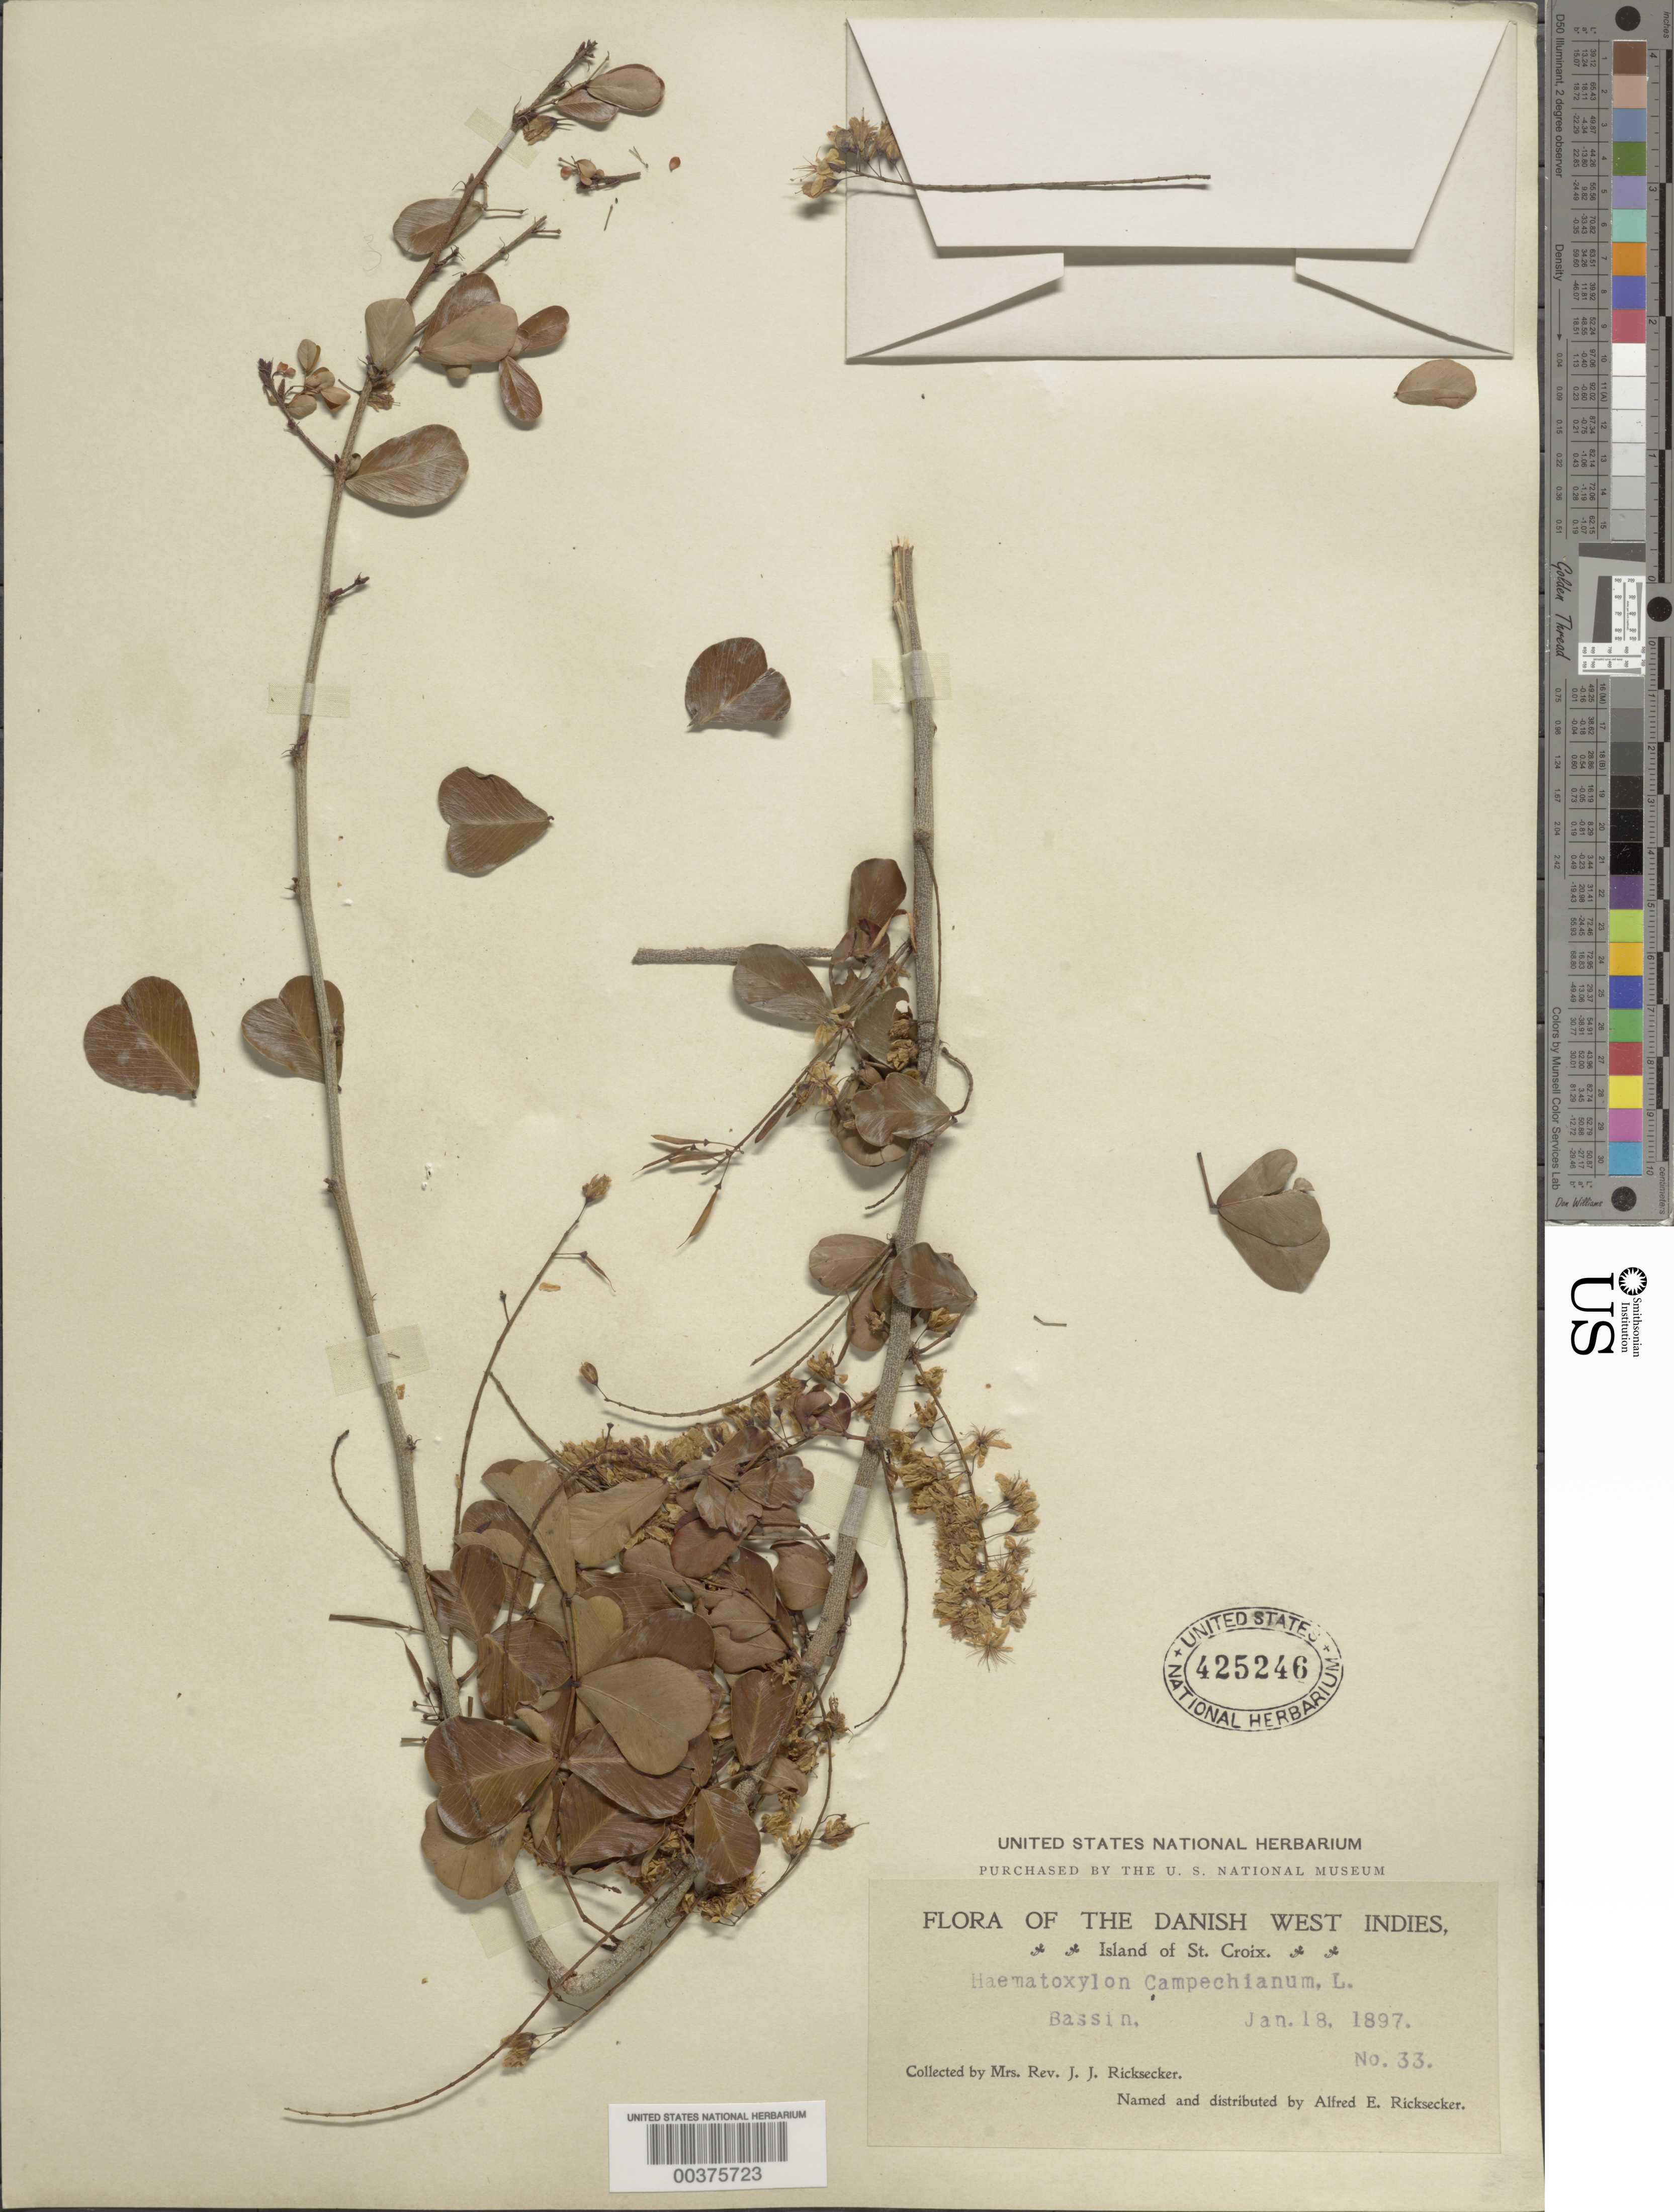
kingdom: Plantae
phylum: Tracheophyta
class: Magnoliopsida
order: Fabales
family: Fabaceae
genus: Haematoxylum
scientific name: Haematoxylum campechianum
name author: L.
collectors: L. A. Ricksecker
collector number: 33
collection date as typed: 18 Jan 1897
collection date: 1897-01-18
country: U.S. Virgin Islands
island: St. Croix Island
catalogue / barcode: US 425246